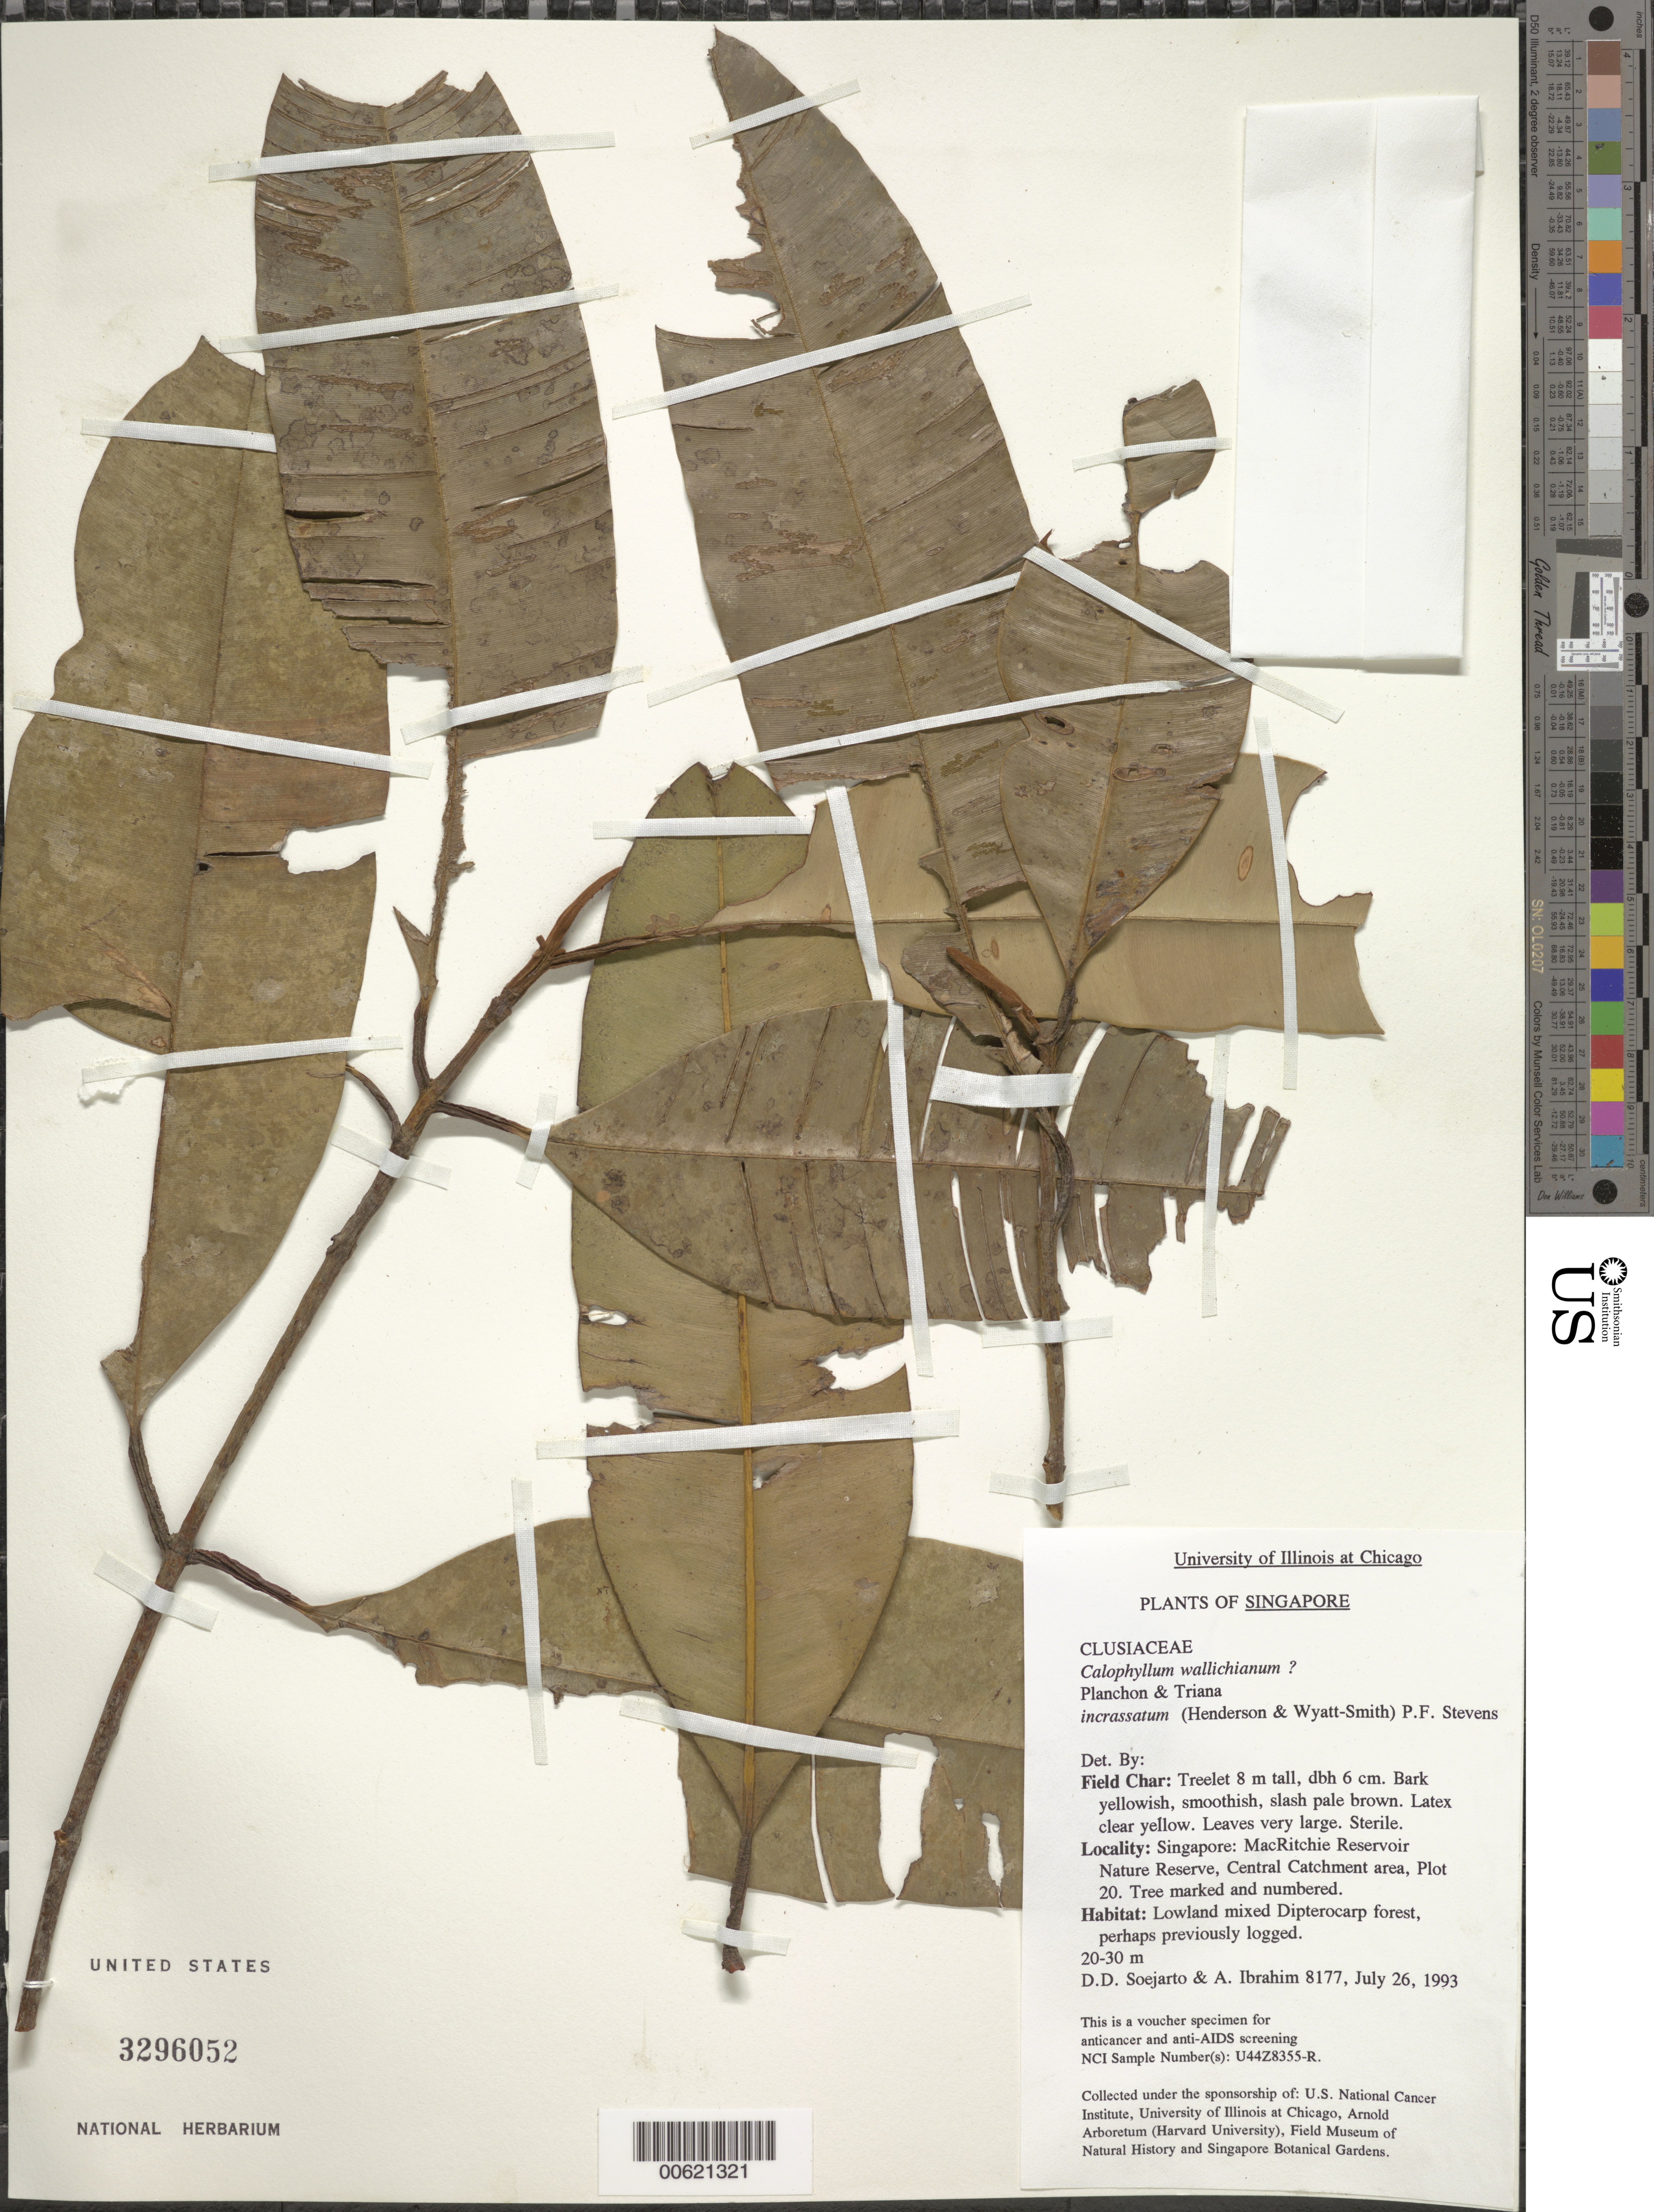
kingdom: Plantae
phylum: Tracheophyta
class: Magnoliopsida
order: Malpighiales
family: Calophyllaceae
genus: Calophyllum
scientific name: Calophyllum wallichianum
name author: Planch. & Triana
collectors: A. Ibrahim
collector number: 8177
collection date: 1993-07-26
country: Singapore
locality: MacRitchie Reservoir Nature Reserve, Central Catchment area, Plot 20.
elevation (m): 20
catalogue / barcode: US 3296052